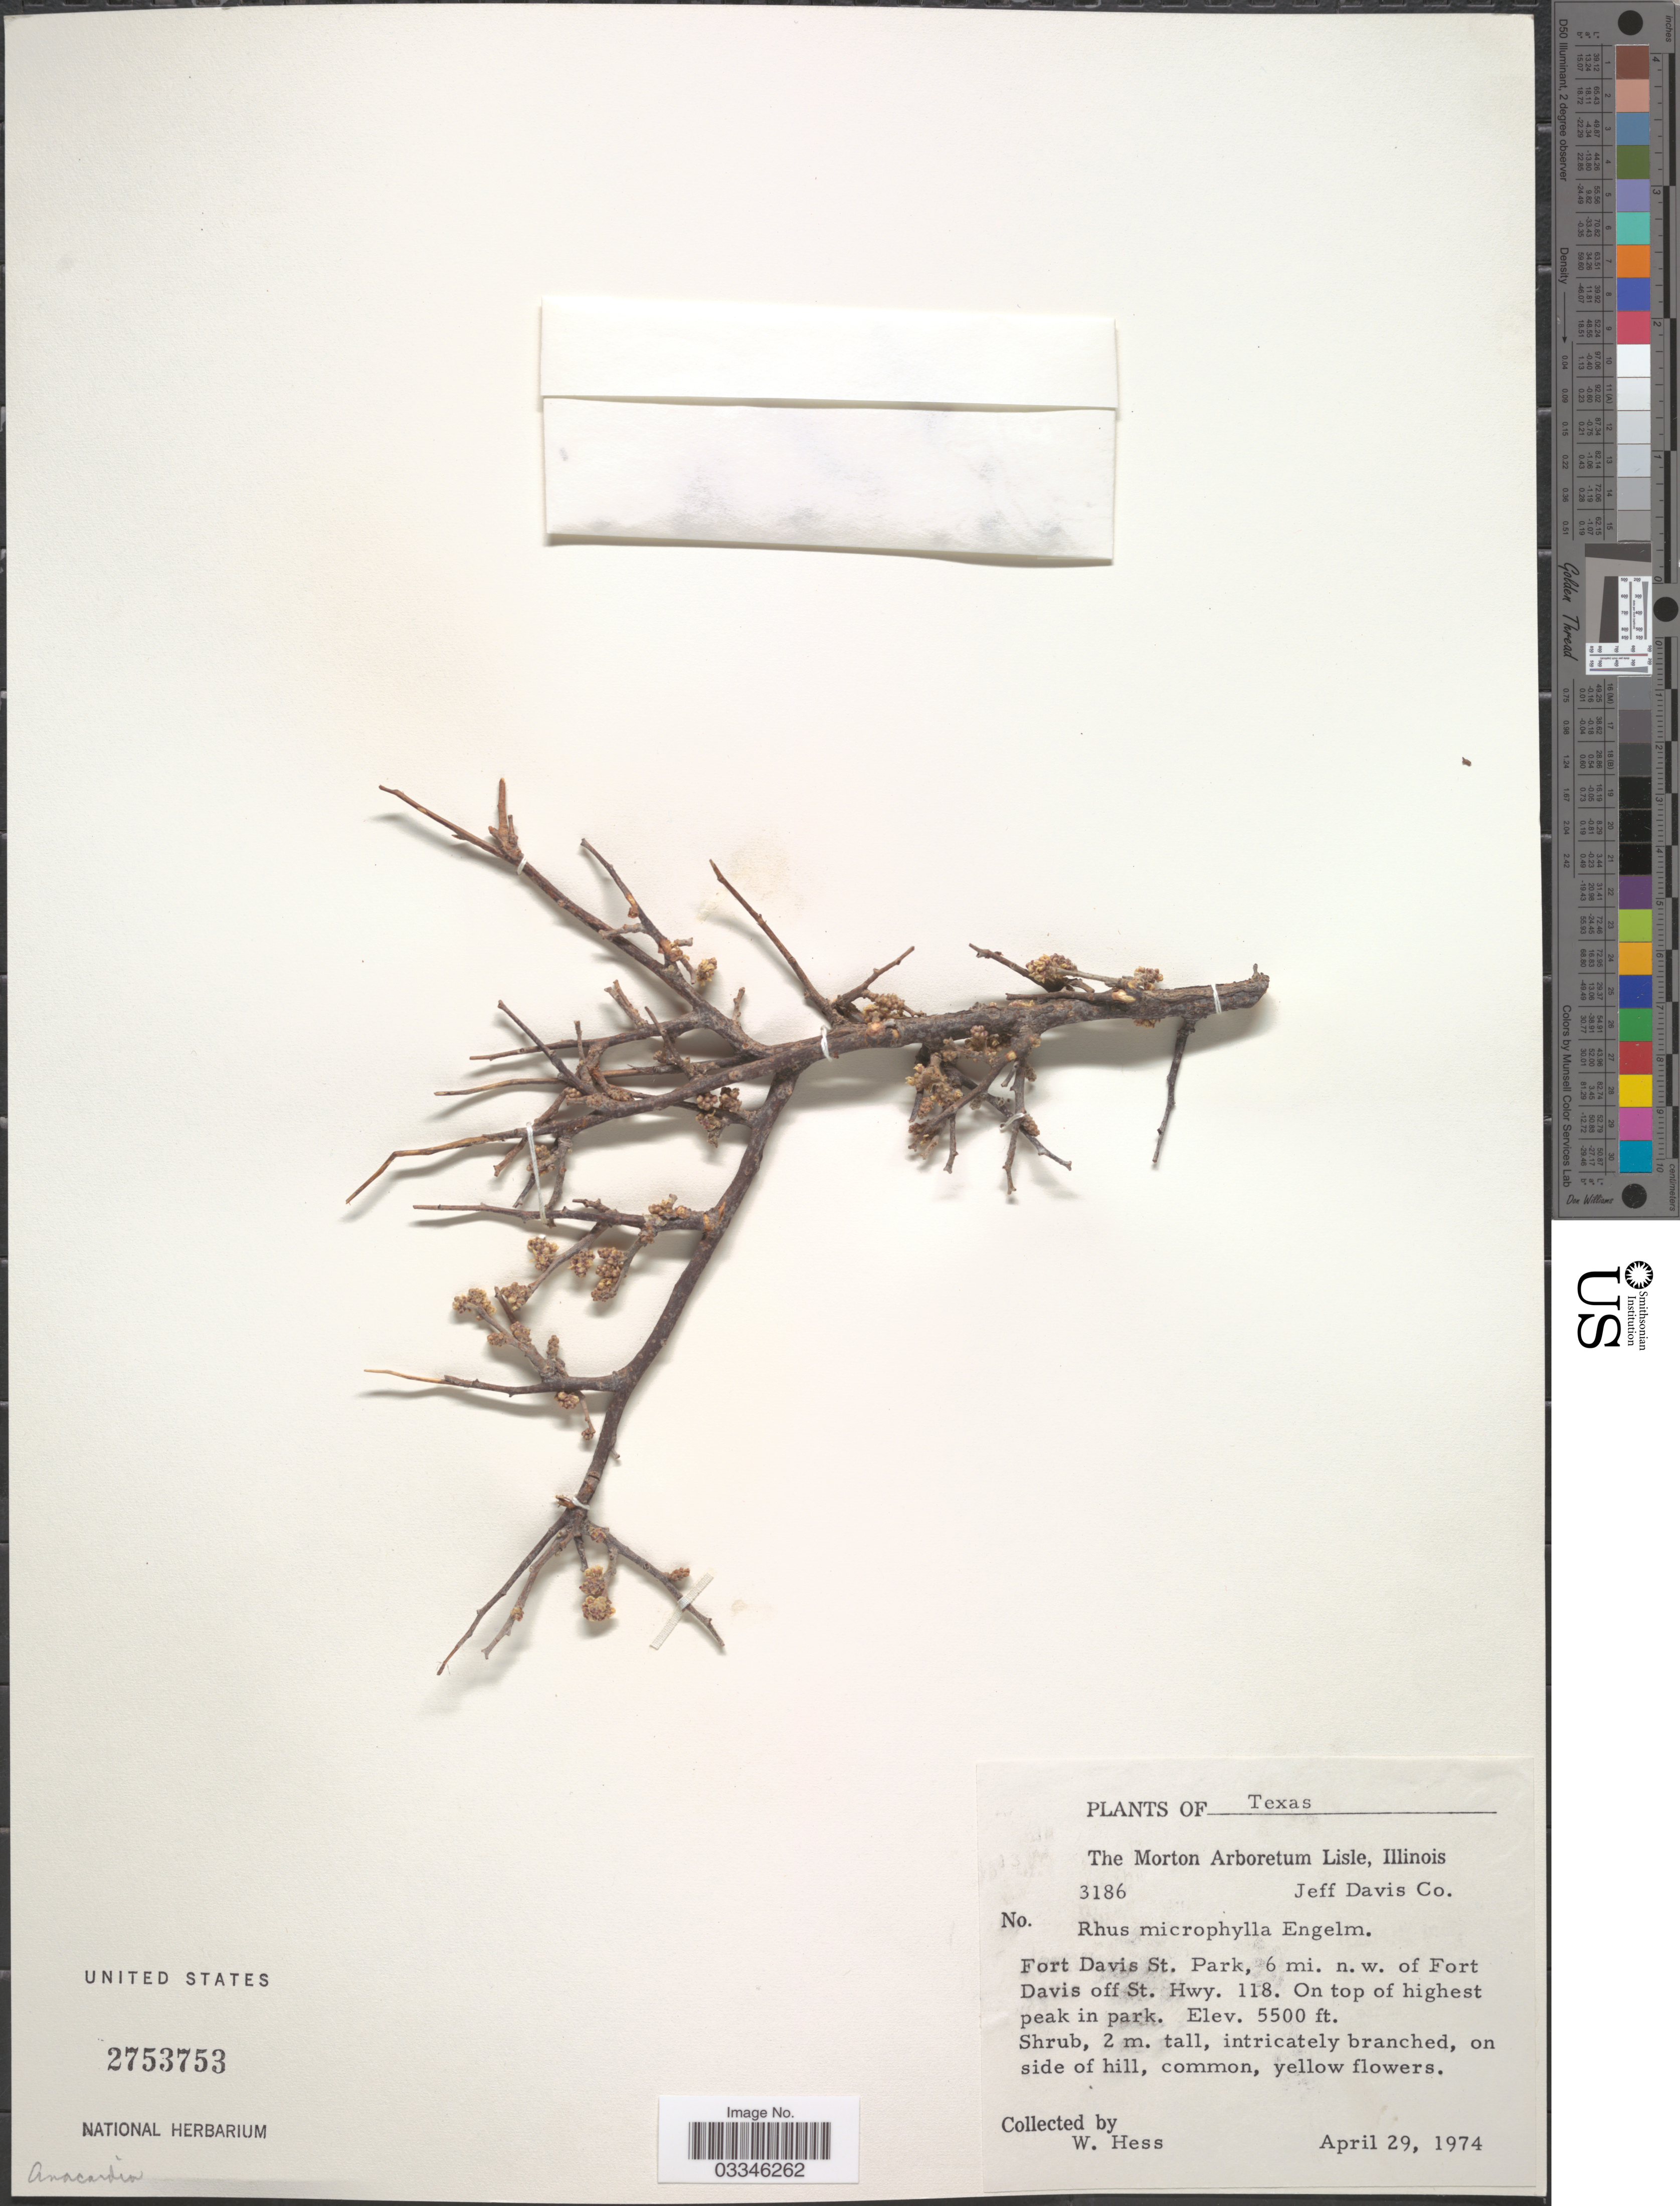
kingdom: Plantae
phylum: Tracheophyta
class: Magnoliopsida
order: Sapindales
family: Anacardiaceae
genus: Rhus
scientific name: Rhus microphylla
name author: Engelm.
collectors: W. Hess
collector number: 3186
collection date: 1974-04-29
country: United States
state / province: Texas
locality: Jeff Davis Co. Fort Davis St. Park, 6 mi. n.w. of Fort Davis off St. Hwy. 118.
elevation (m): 1676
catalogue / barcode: US 2753753